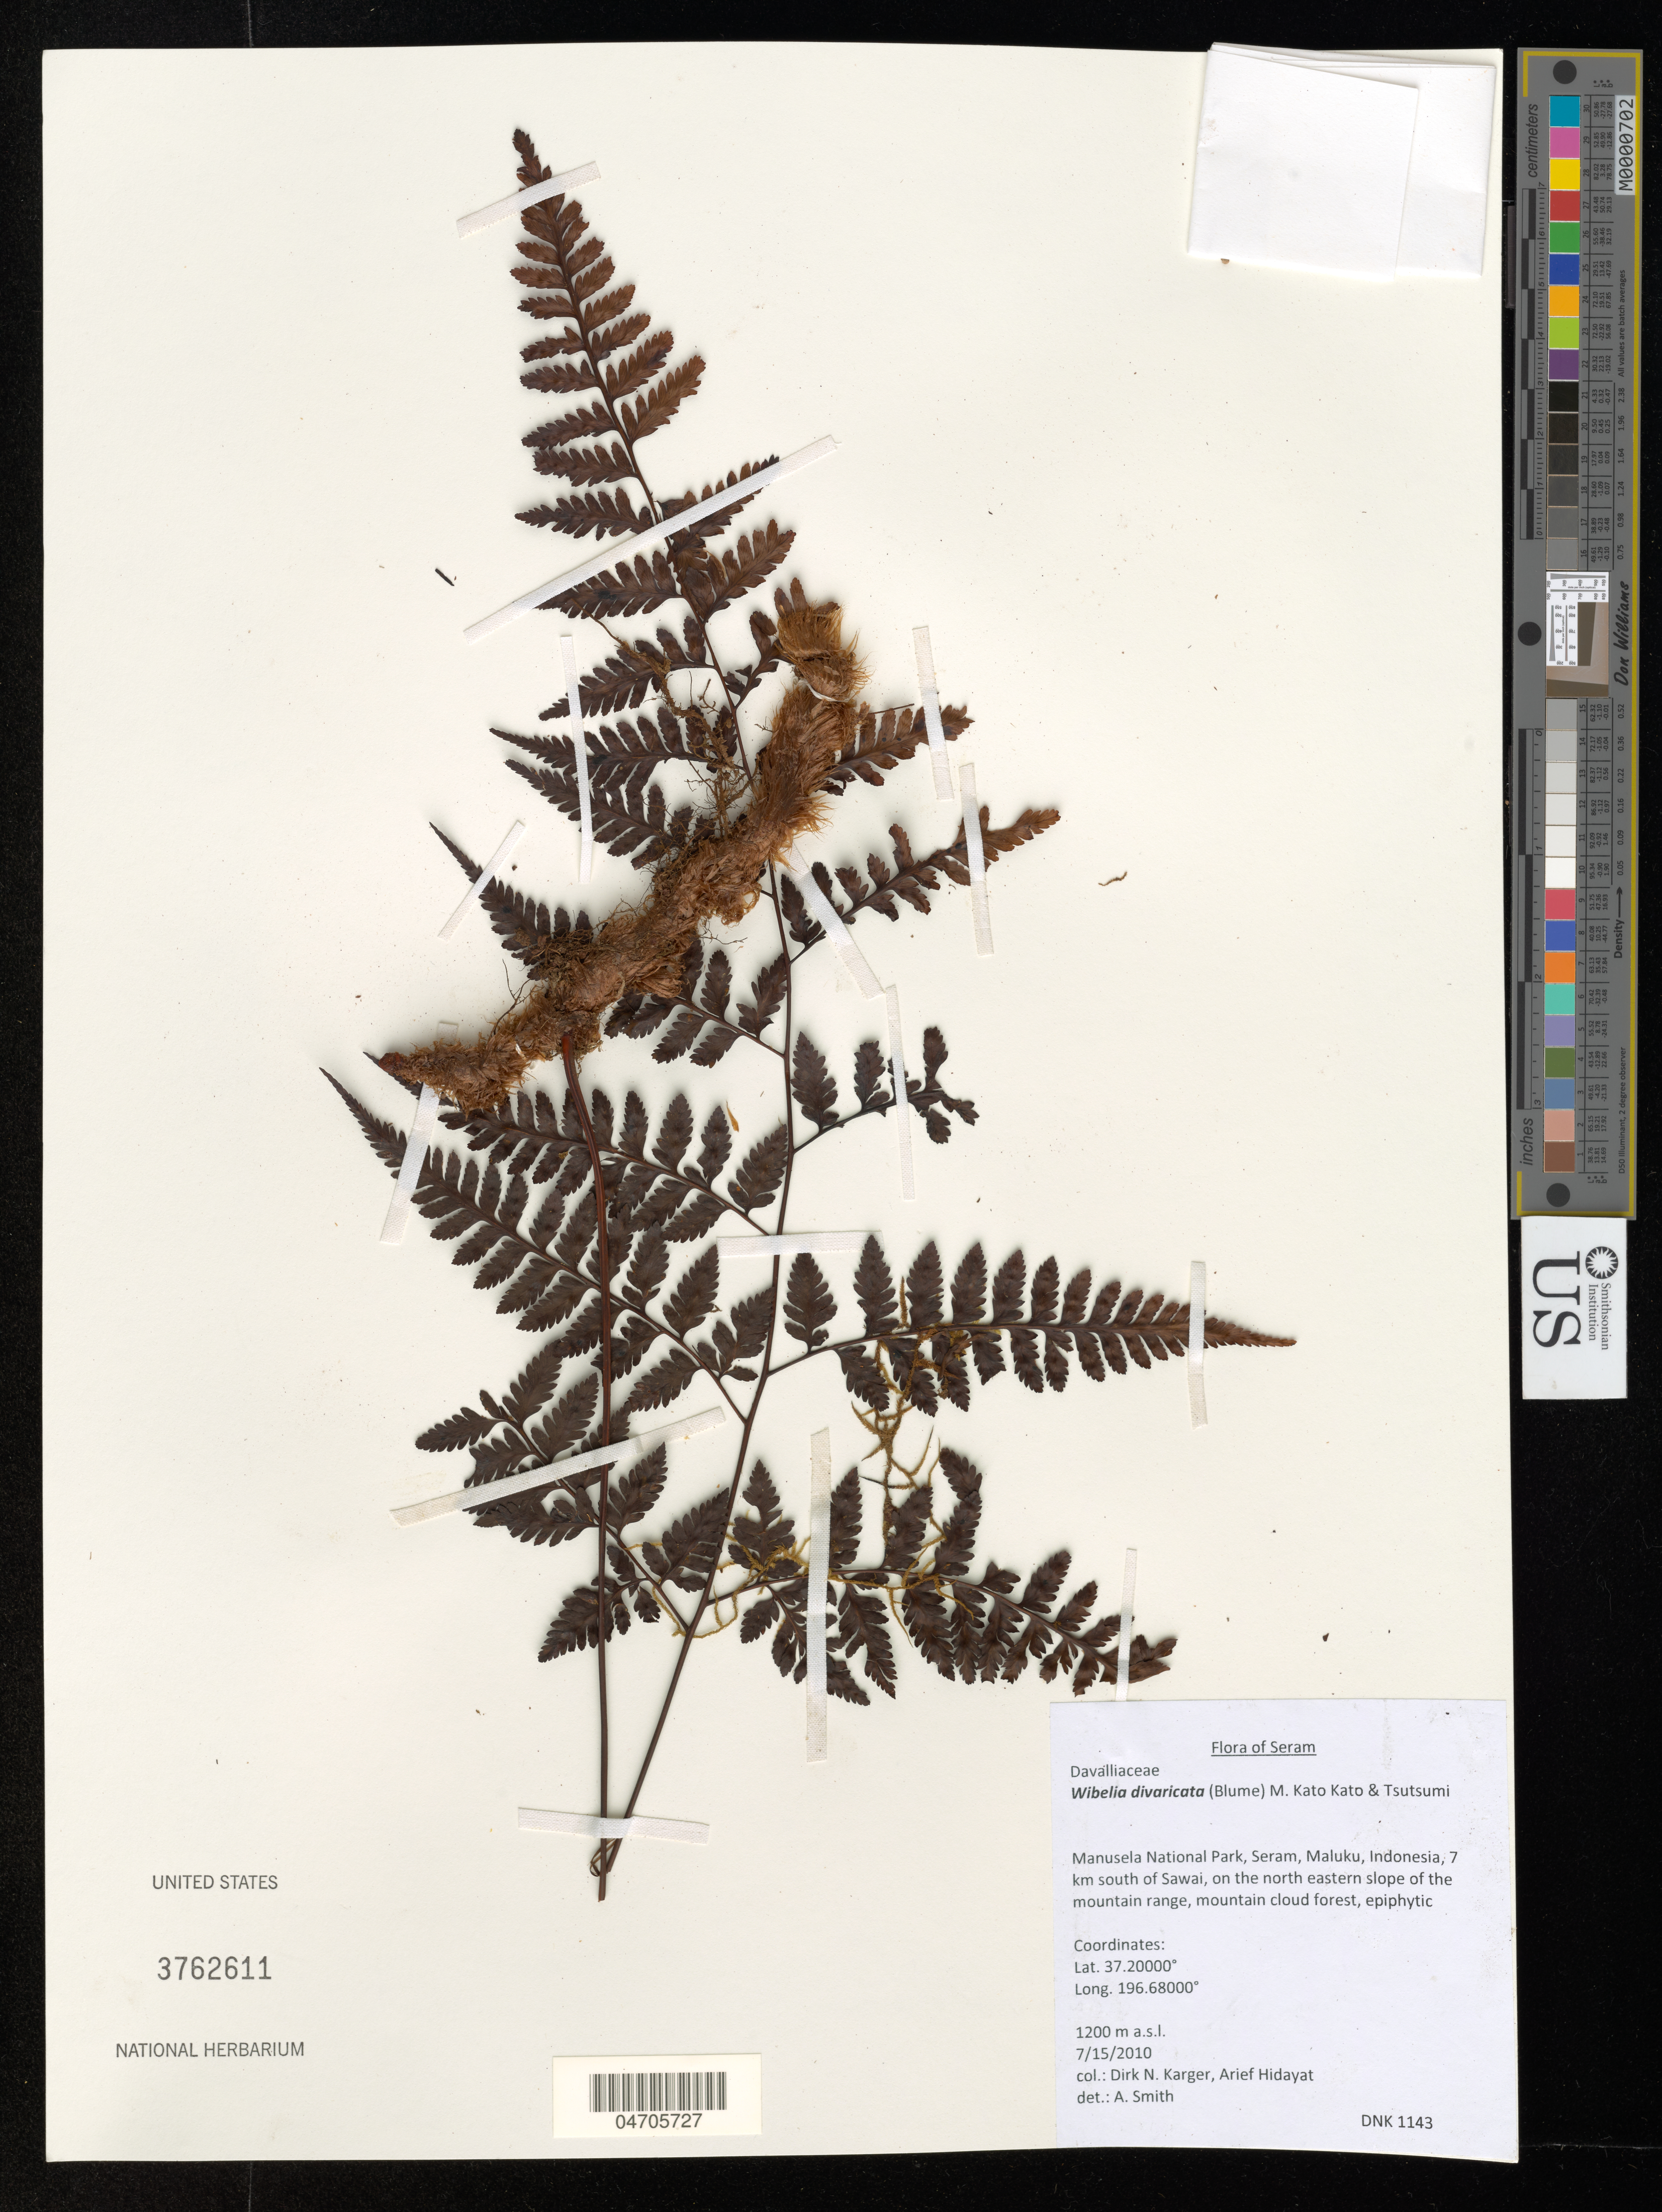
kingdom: Plantae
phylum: Tracheophyta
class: Polypodiopsida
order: Polypodiales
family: Davalliaceae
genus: Wibelia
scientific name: Wibelia divaricata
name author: (Blume) M. Kato & Tsutsumi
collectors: D. Karger & A. Hidayat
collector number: DNK1143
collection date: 2010-07-15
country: Indonesia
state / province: Maluku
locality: Seram. Manusela National Park, Maluku, 7 km south of Sawai, on the north eastern slope of the mountain range.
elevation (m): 1200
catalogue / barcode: US 3762611